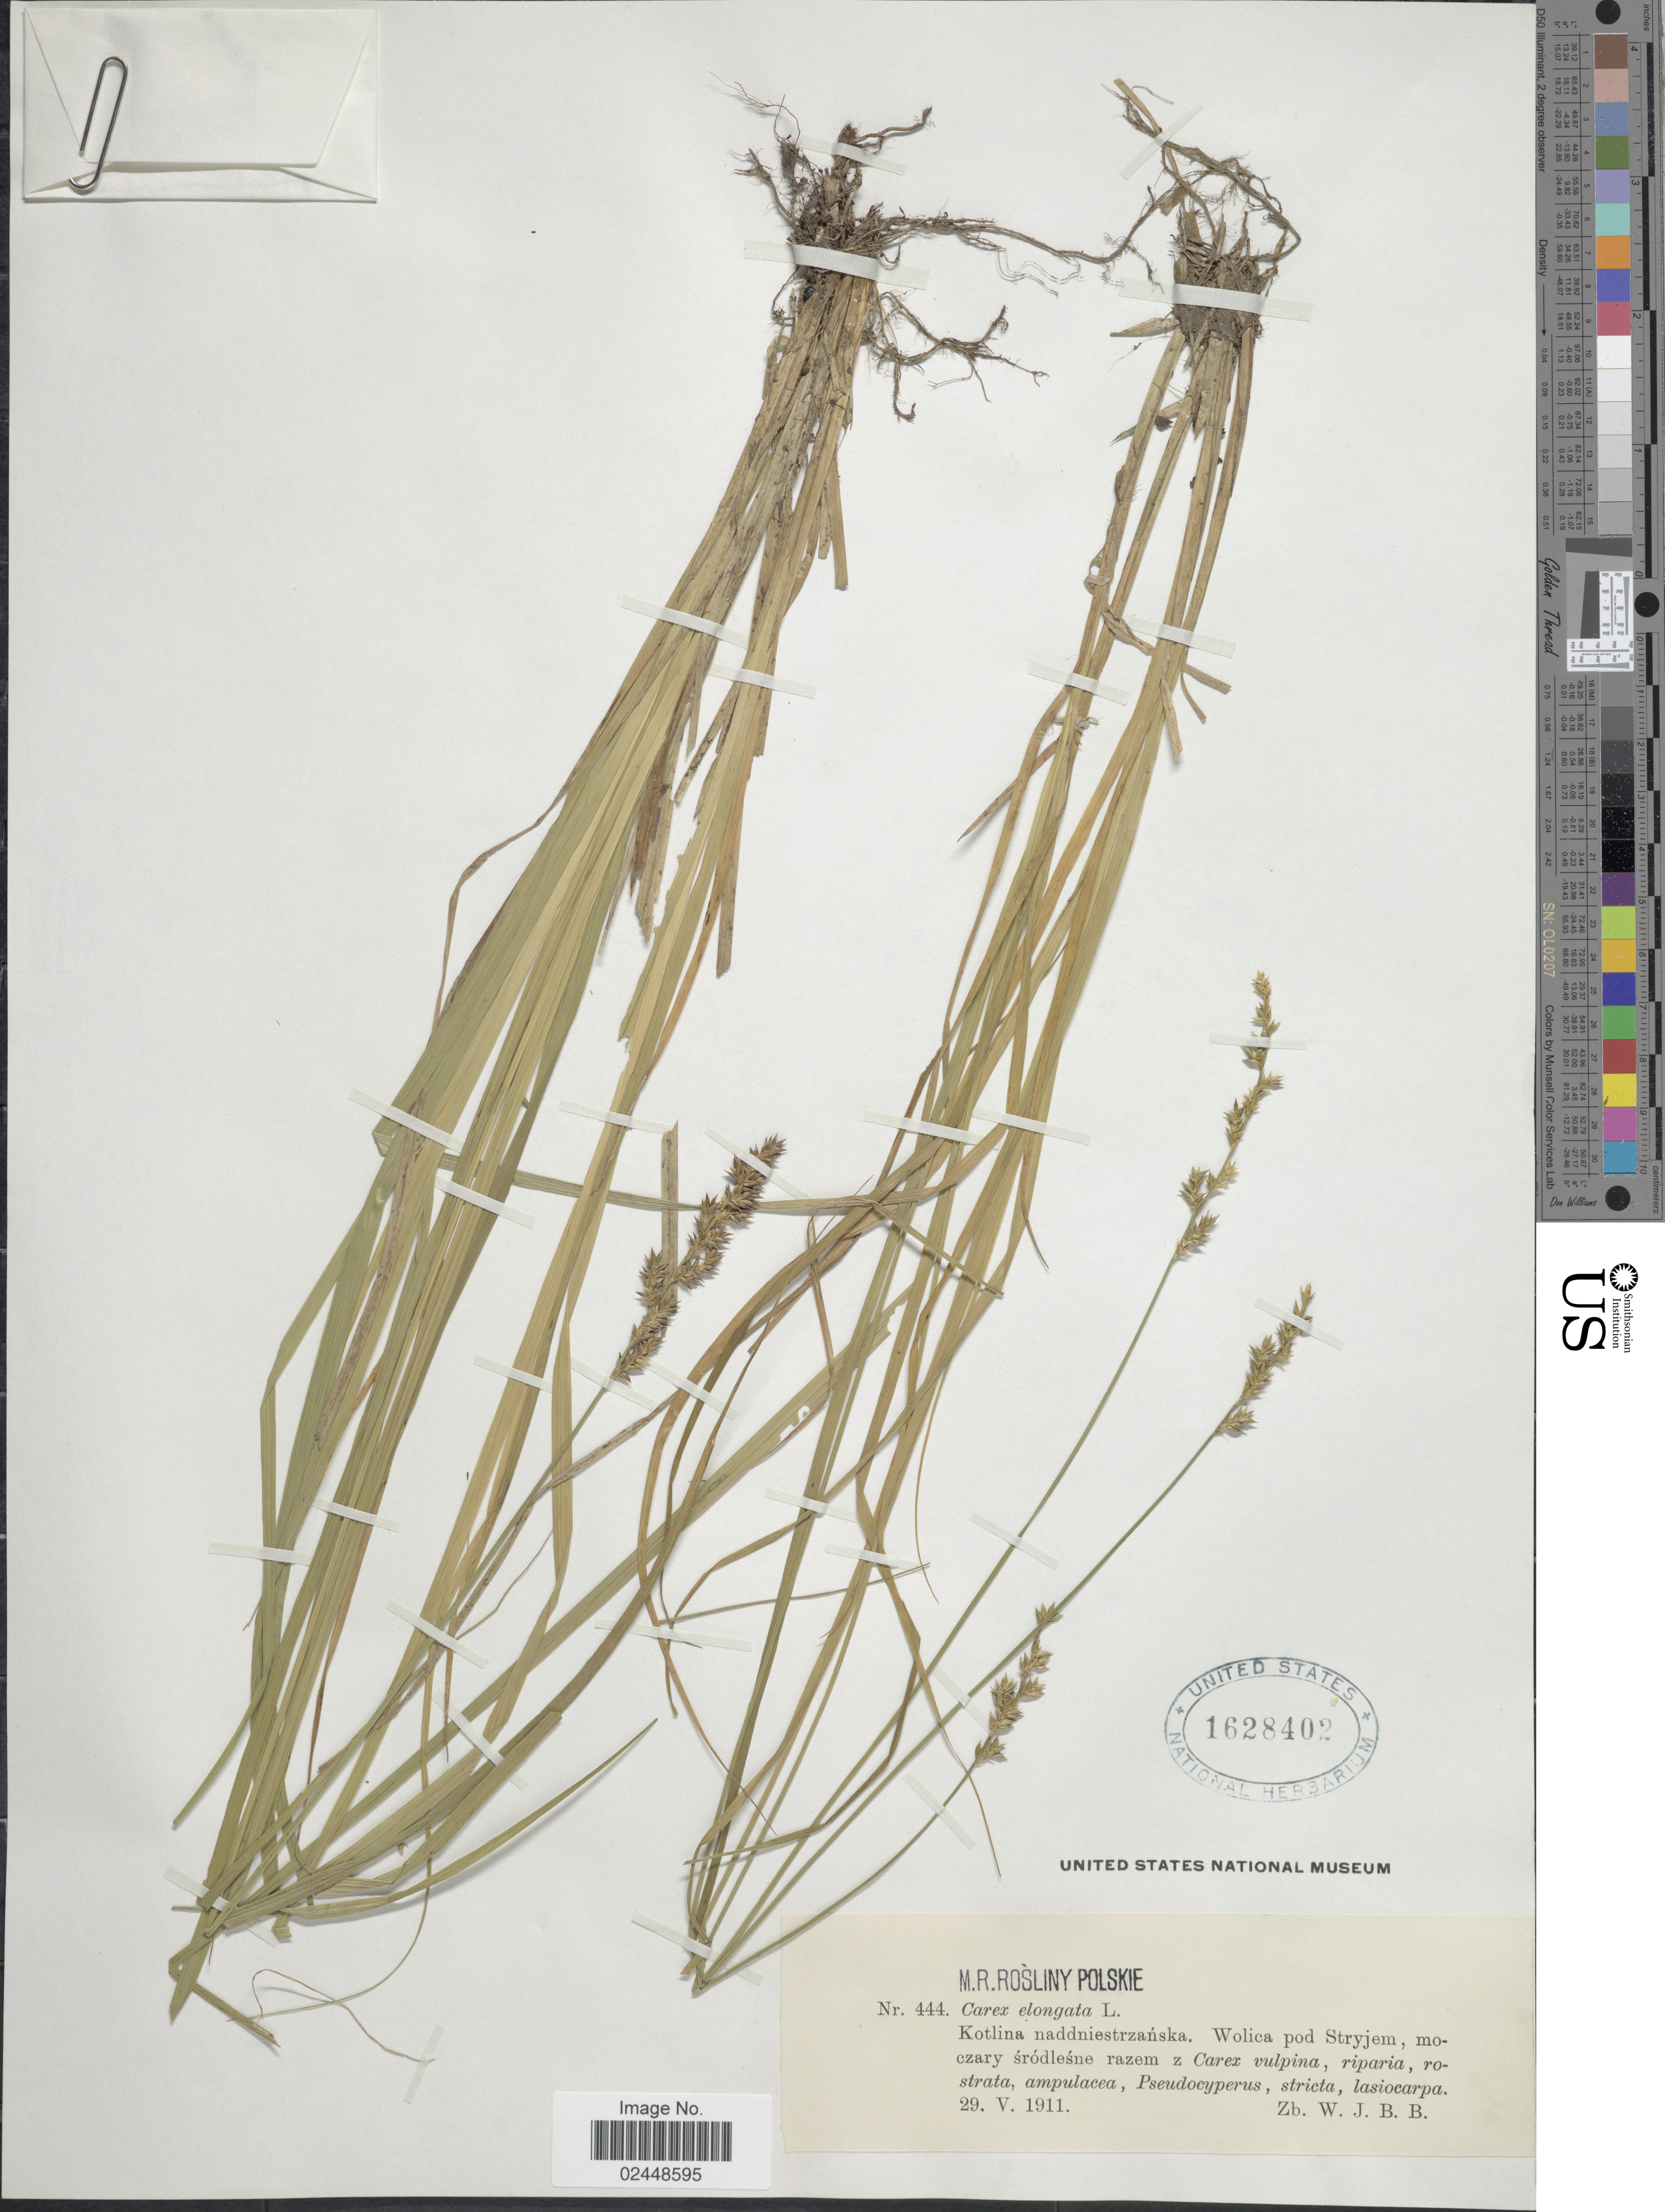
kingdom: Plantae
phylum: Tracheophyta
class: Liliopsida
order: Poales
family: Cyperaceae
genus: Carex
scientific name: Carex elongata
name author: L.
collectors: W. J. B. B.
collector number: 444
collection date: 1911-05-29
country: Poland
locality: Kotlina naddniestrzanska. Wolica pod Stryjem, moczary srodlesne razem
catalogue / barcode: US 1628402